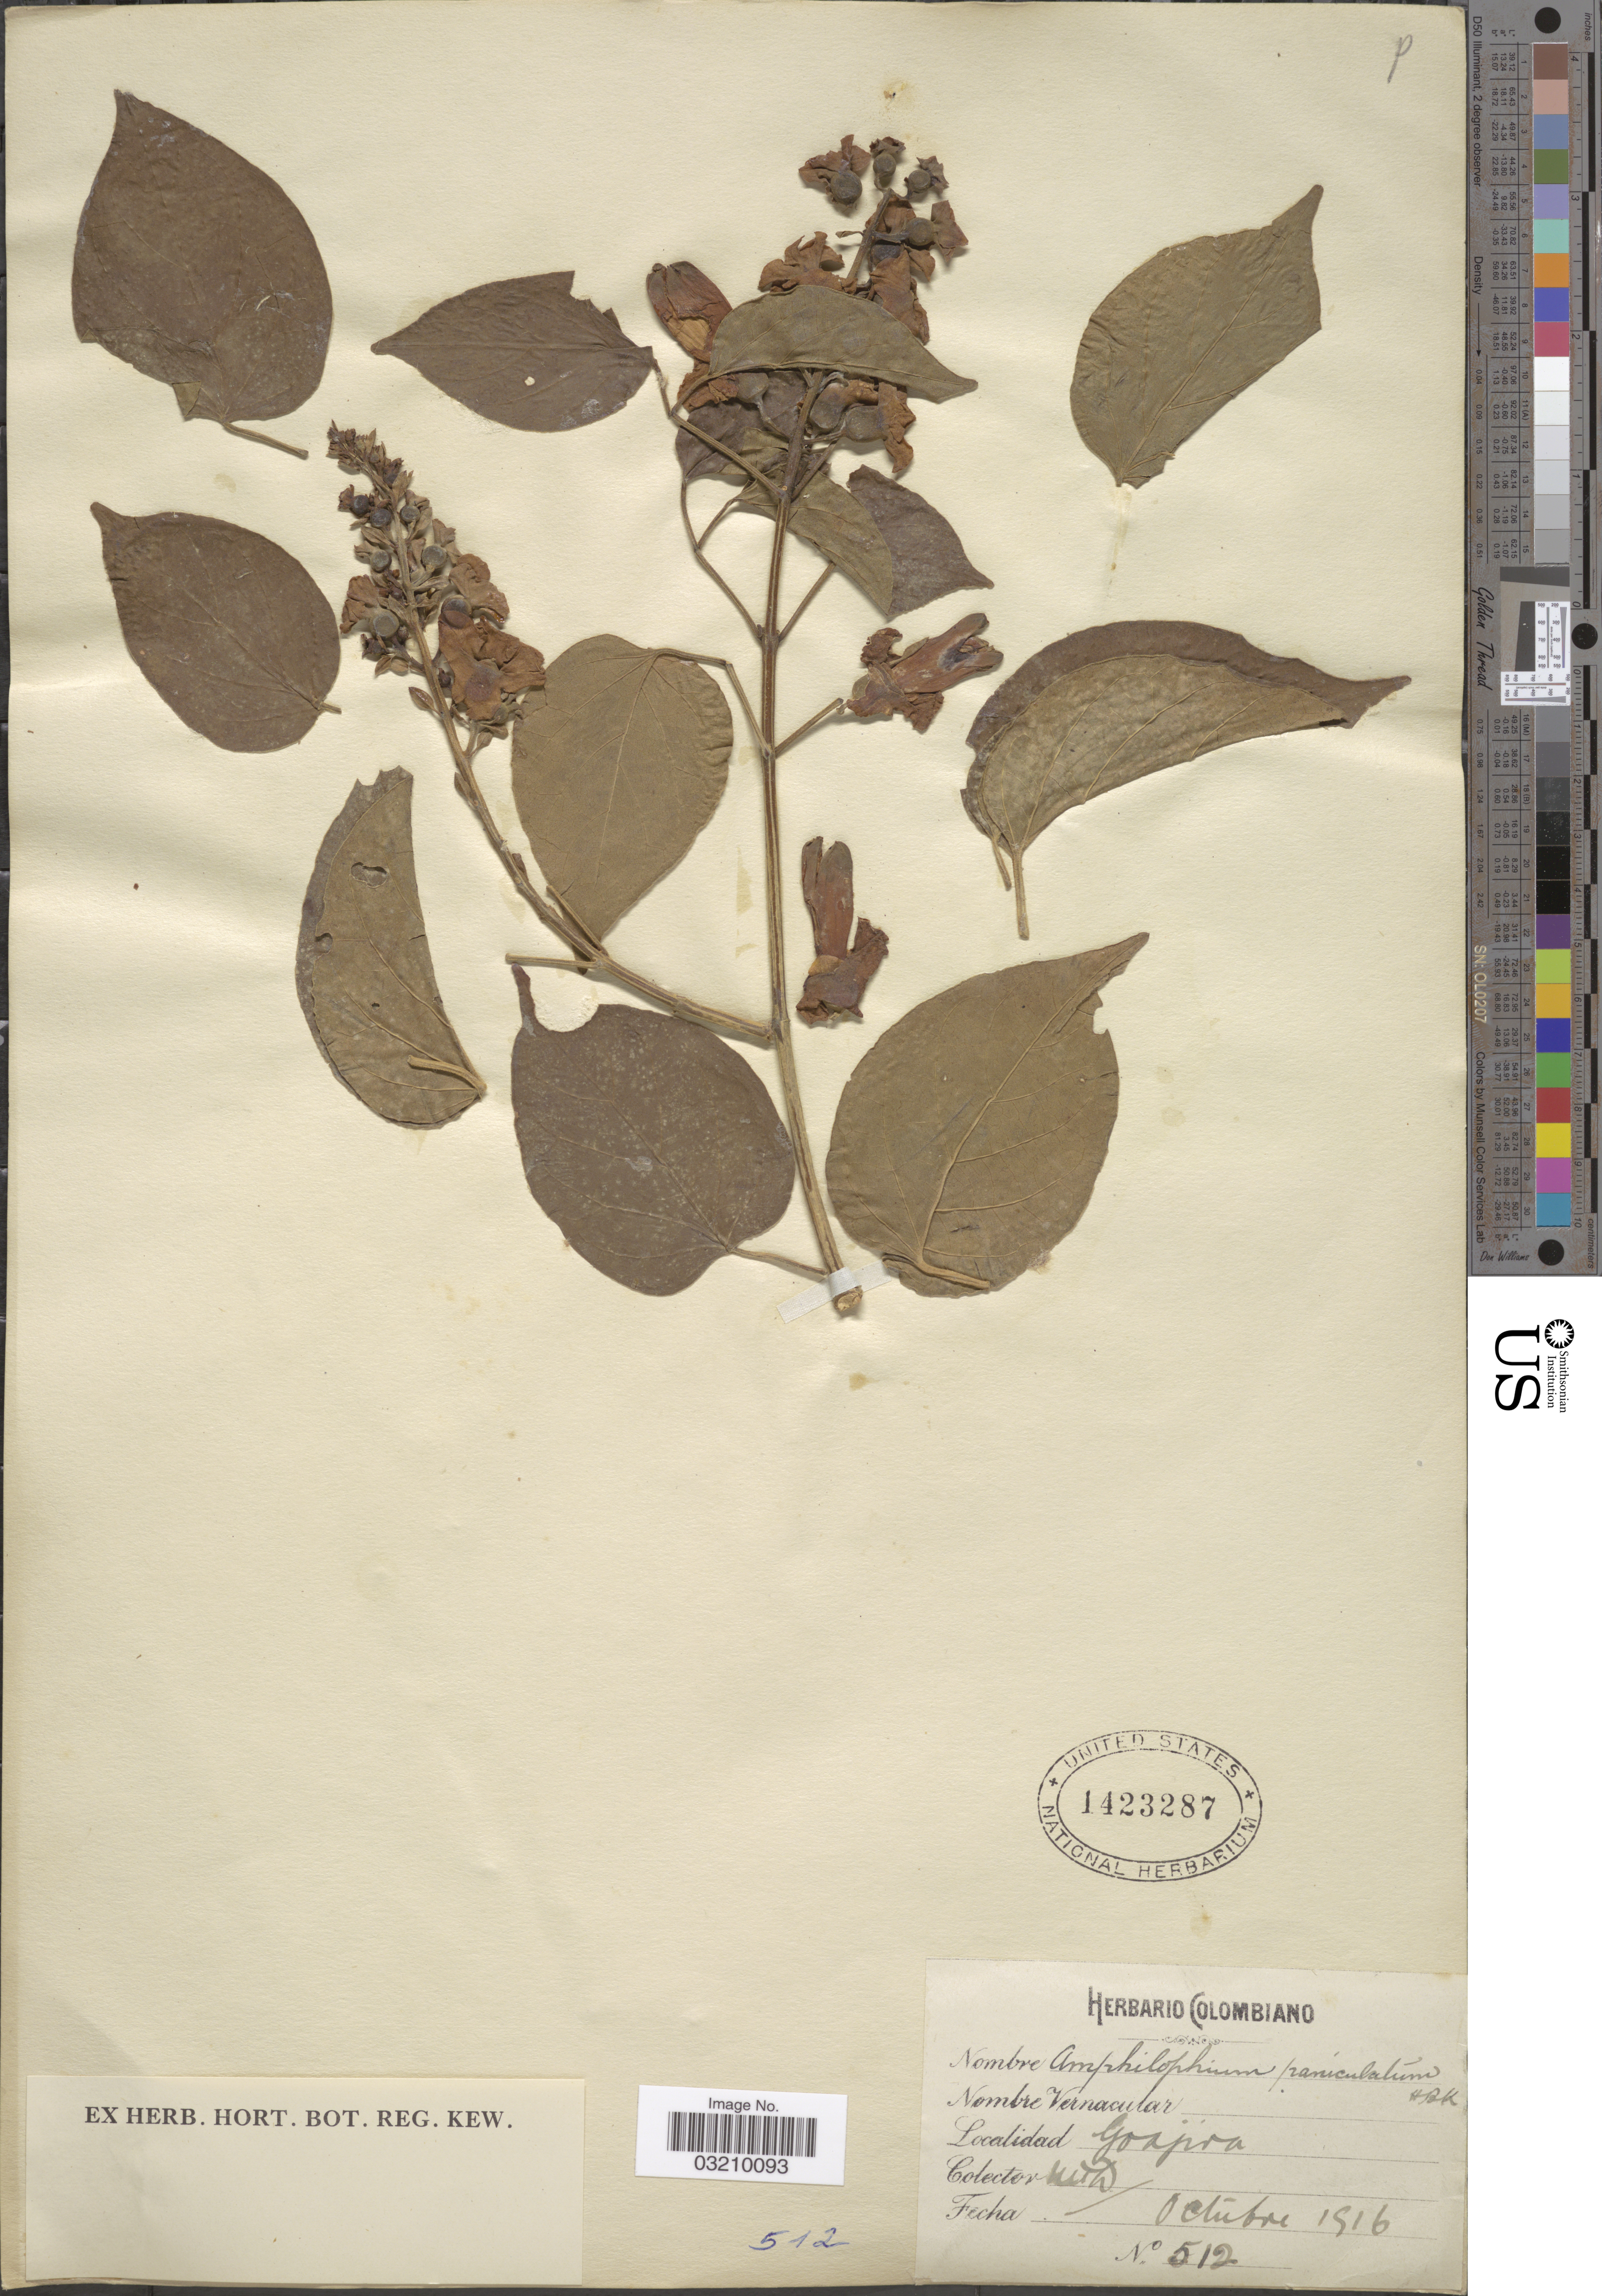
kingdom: Plantae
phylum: Tracheophyta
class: Magnoliopsida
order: Lamiales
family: Bignoniaceae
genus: Amphilophium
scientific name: Amphilophium paniculatum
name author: (L.) Kunth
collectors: M. T. Dawe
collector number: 512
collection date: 1916-10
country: Colombia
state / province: La Guajira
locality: Goajira.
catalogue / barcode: US 1423287